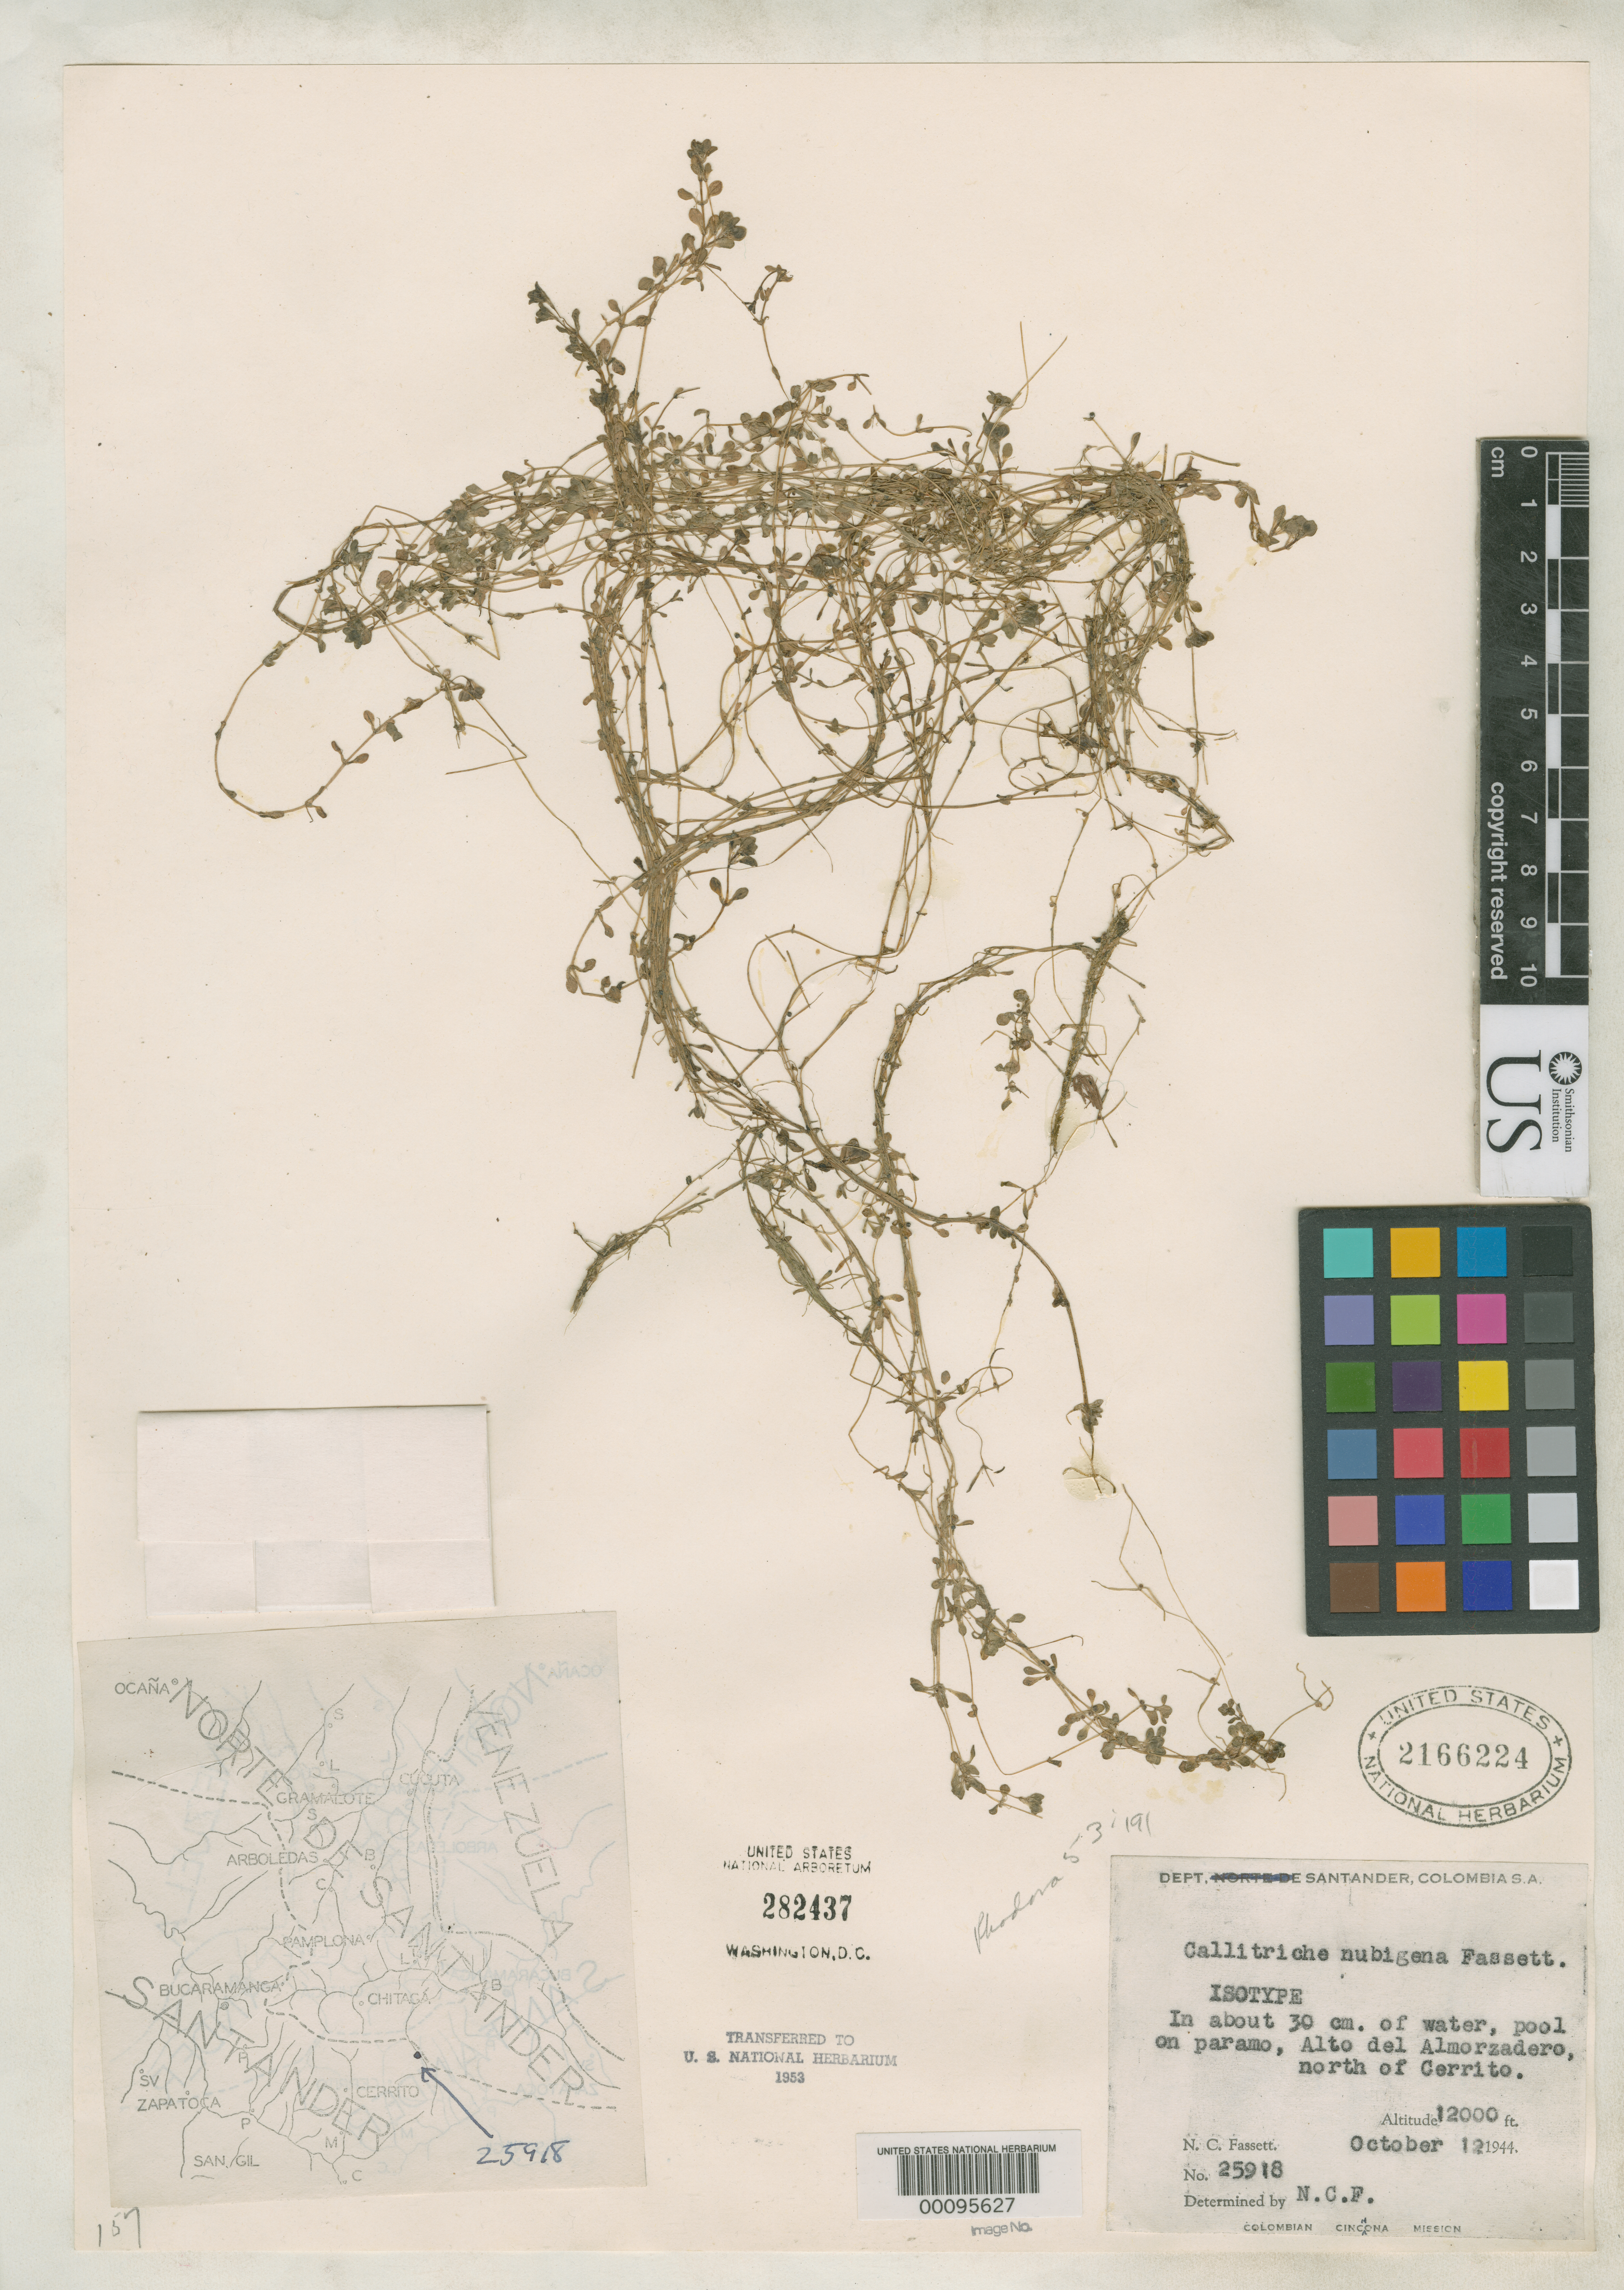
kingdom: Plantae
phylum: Tracheophyta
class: Magnoliopsida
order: Lamiales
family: Plantaginaceae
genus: Callitriche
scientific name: Callitriche nubigena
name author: Fassett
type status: Isotype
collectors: N. C. Fassett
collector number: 25918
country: Colombia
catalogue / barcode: US 2166224